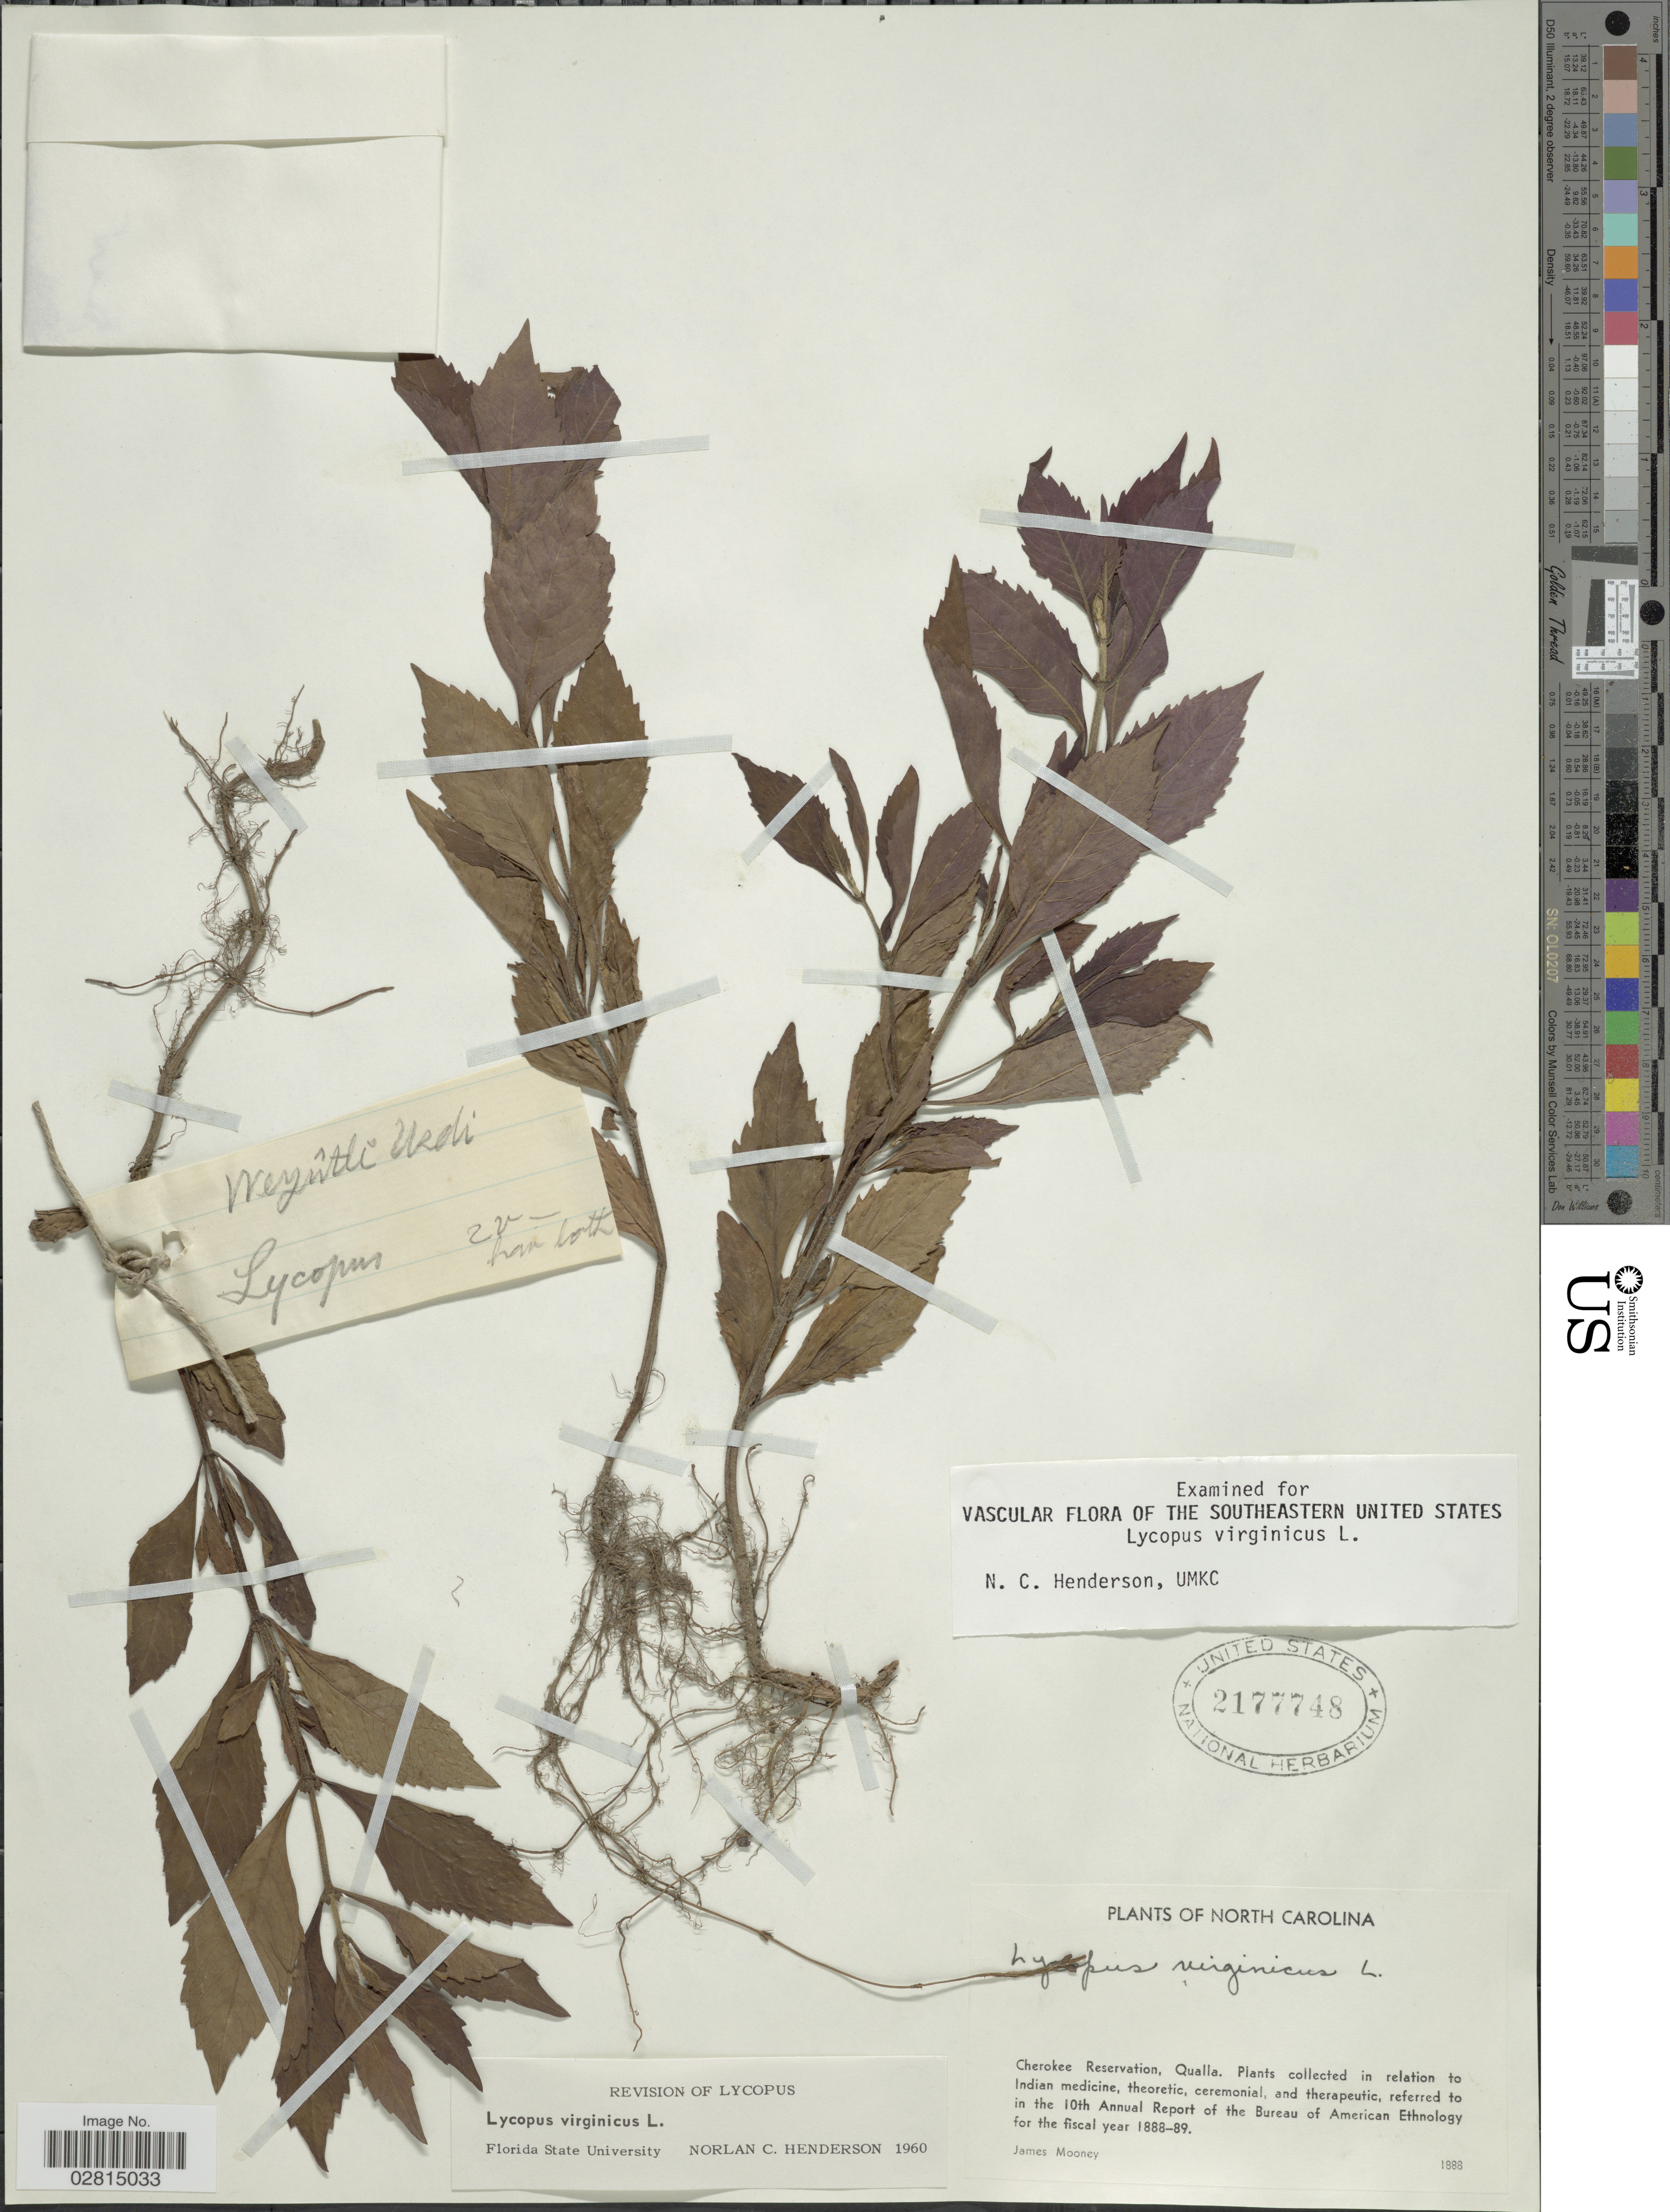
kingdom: Plantae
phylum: Tracheophyta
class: Magnoliopsida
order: Lamiales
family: Lamiaceae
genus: Lycopus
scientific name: Lycopus virginicus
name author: L.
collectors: J. Mooney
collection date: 1888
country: United States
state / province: North Carolina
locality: Cherokee Reservation, Qualla.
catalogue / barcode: US 2177748